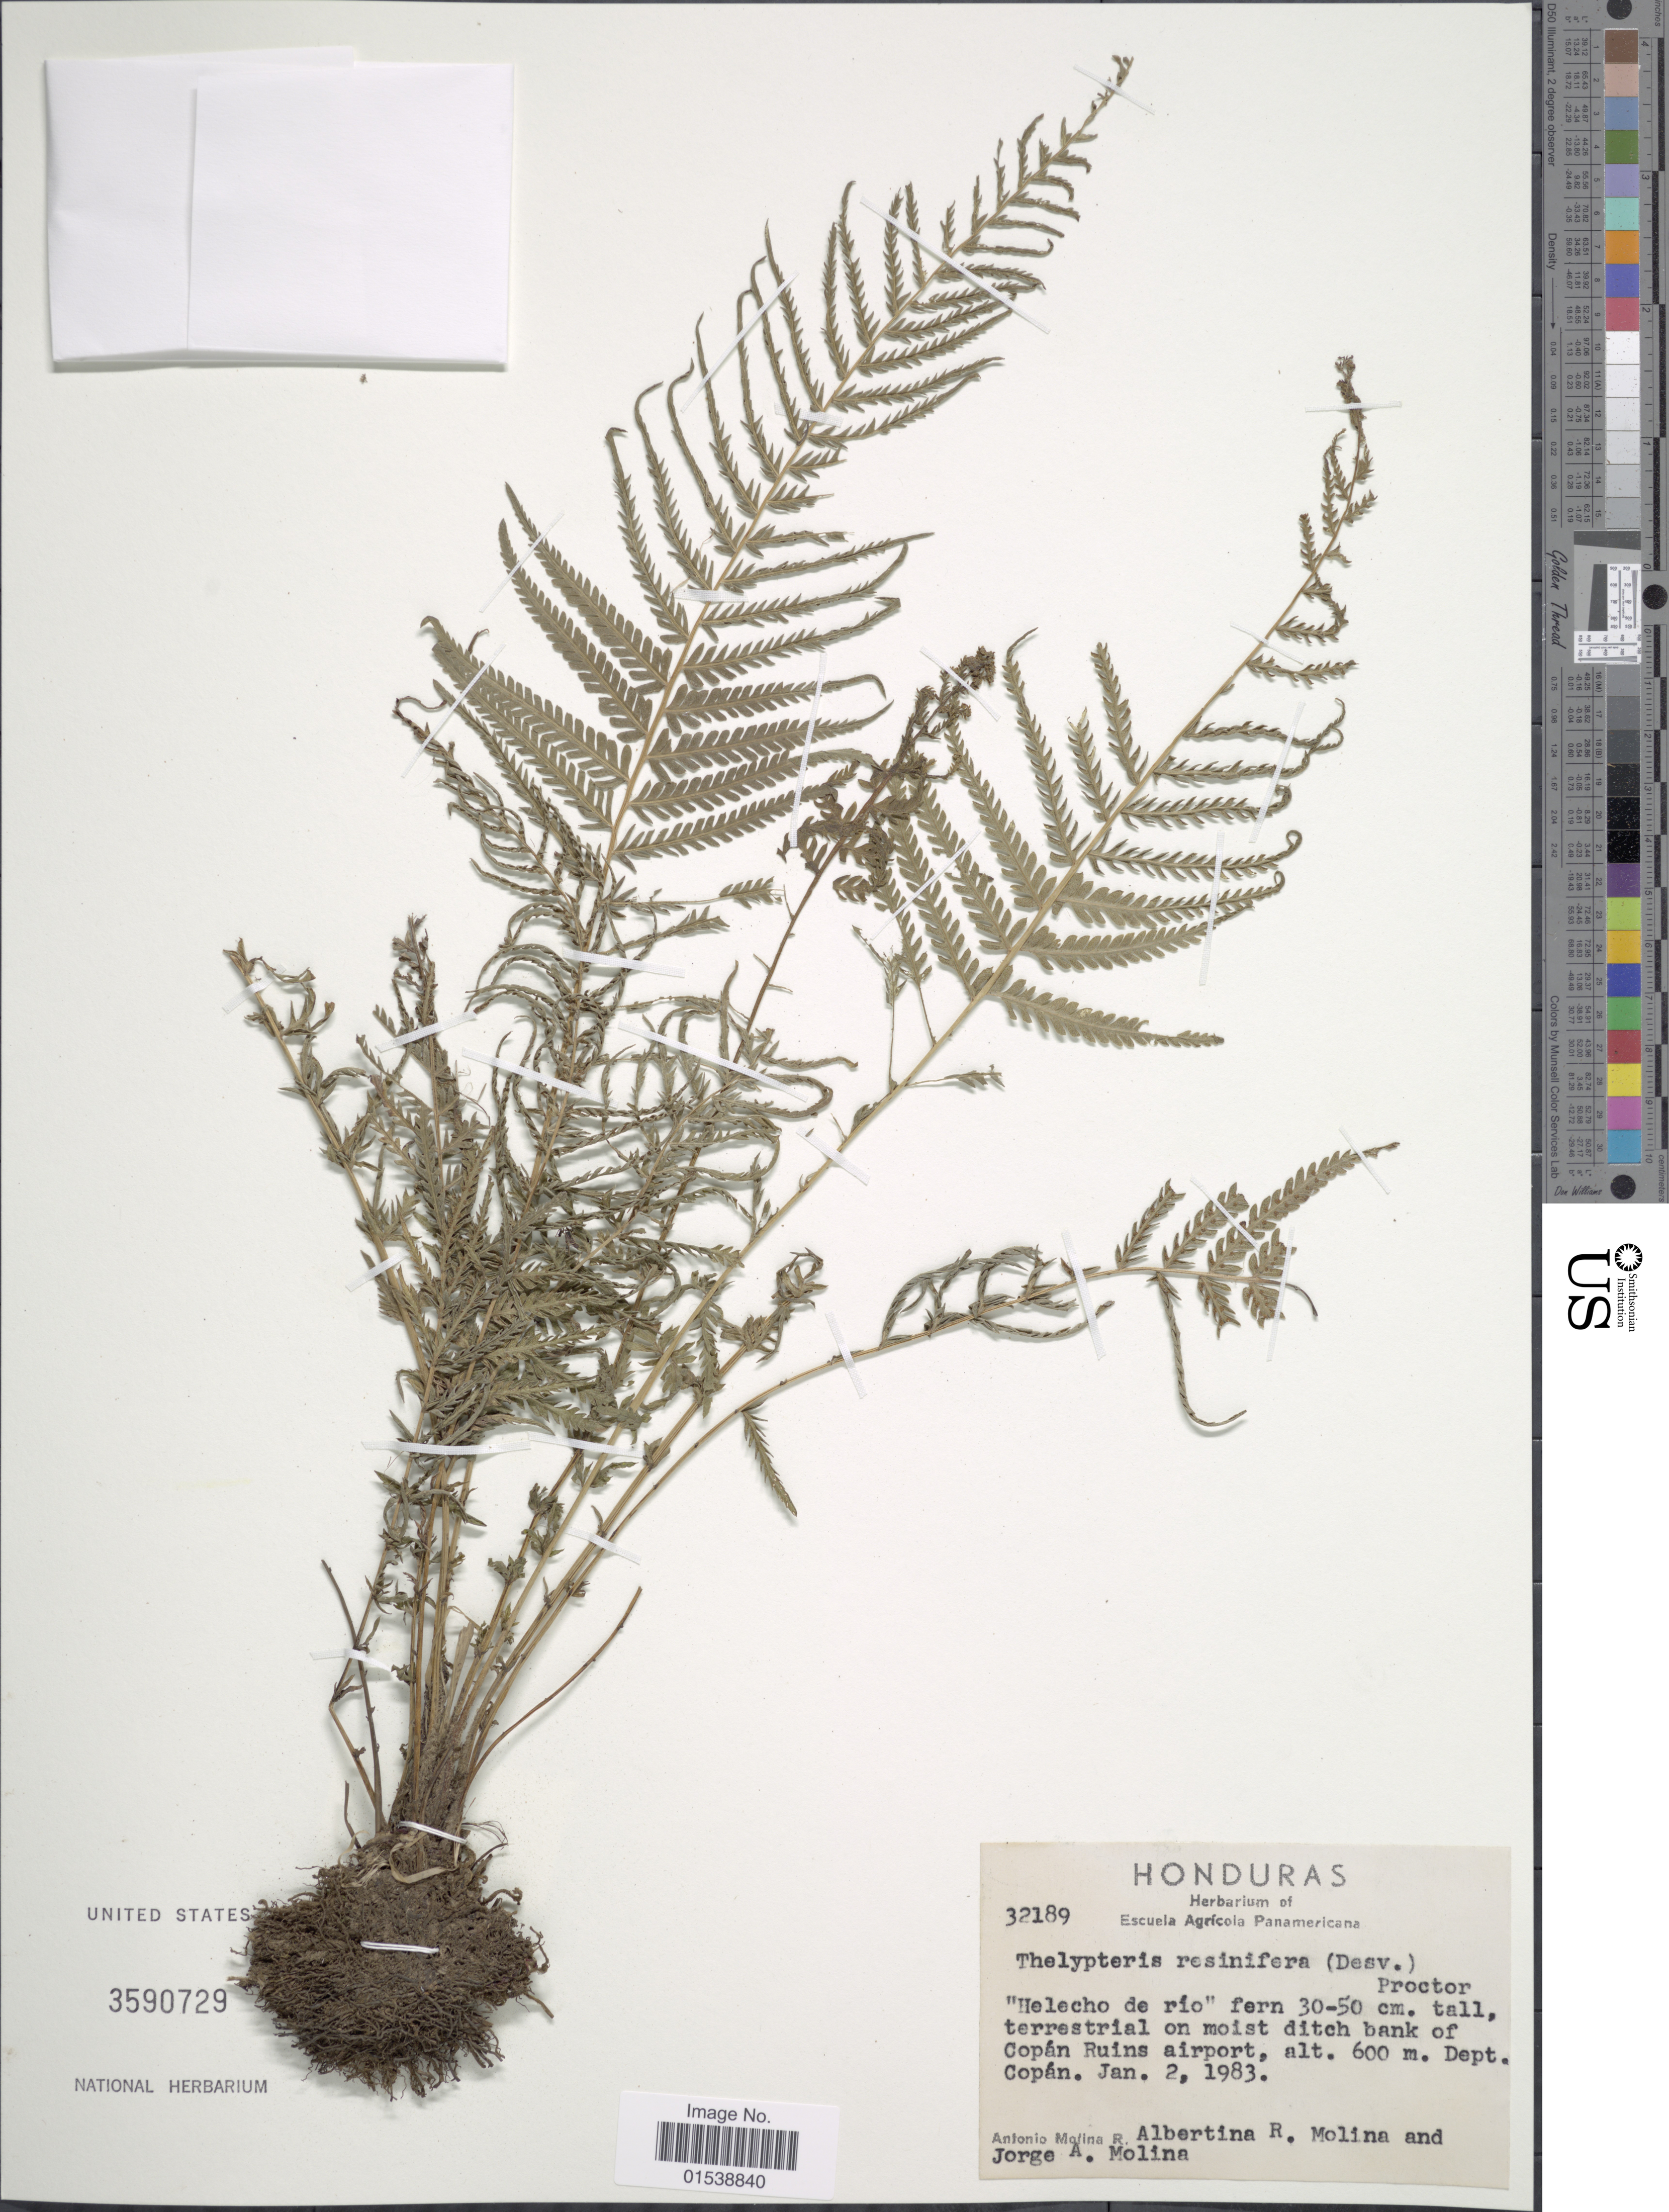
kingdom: Plantae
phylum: Tracheophyta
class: Polypodiopsida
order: Polypodiales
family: Thelypteridaceae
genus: Amauropelta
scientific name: Amauropelta resinifera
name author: (Desv.) Pic. Serm.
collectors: A. R. Molina & J. A. Molina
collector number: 32189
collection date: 1983-01-02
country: Honduras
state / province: Copán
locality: On moist ditch bank of Copan Ruins Airport, Dept. Copan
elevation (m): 600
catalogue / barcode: US 3590729